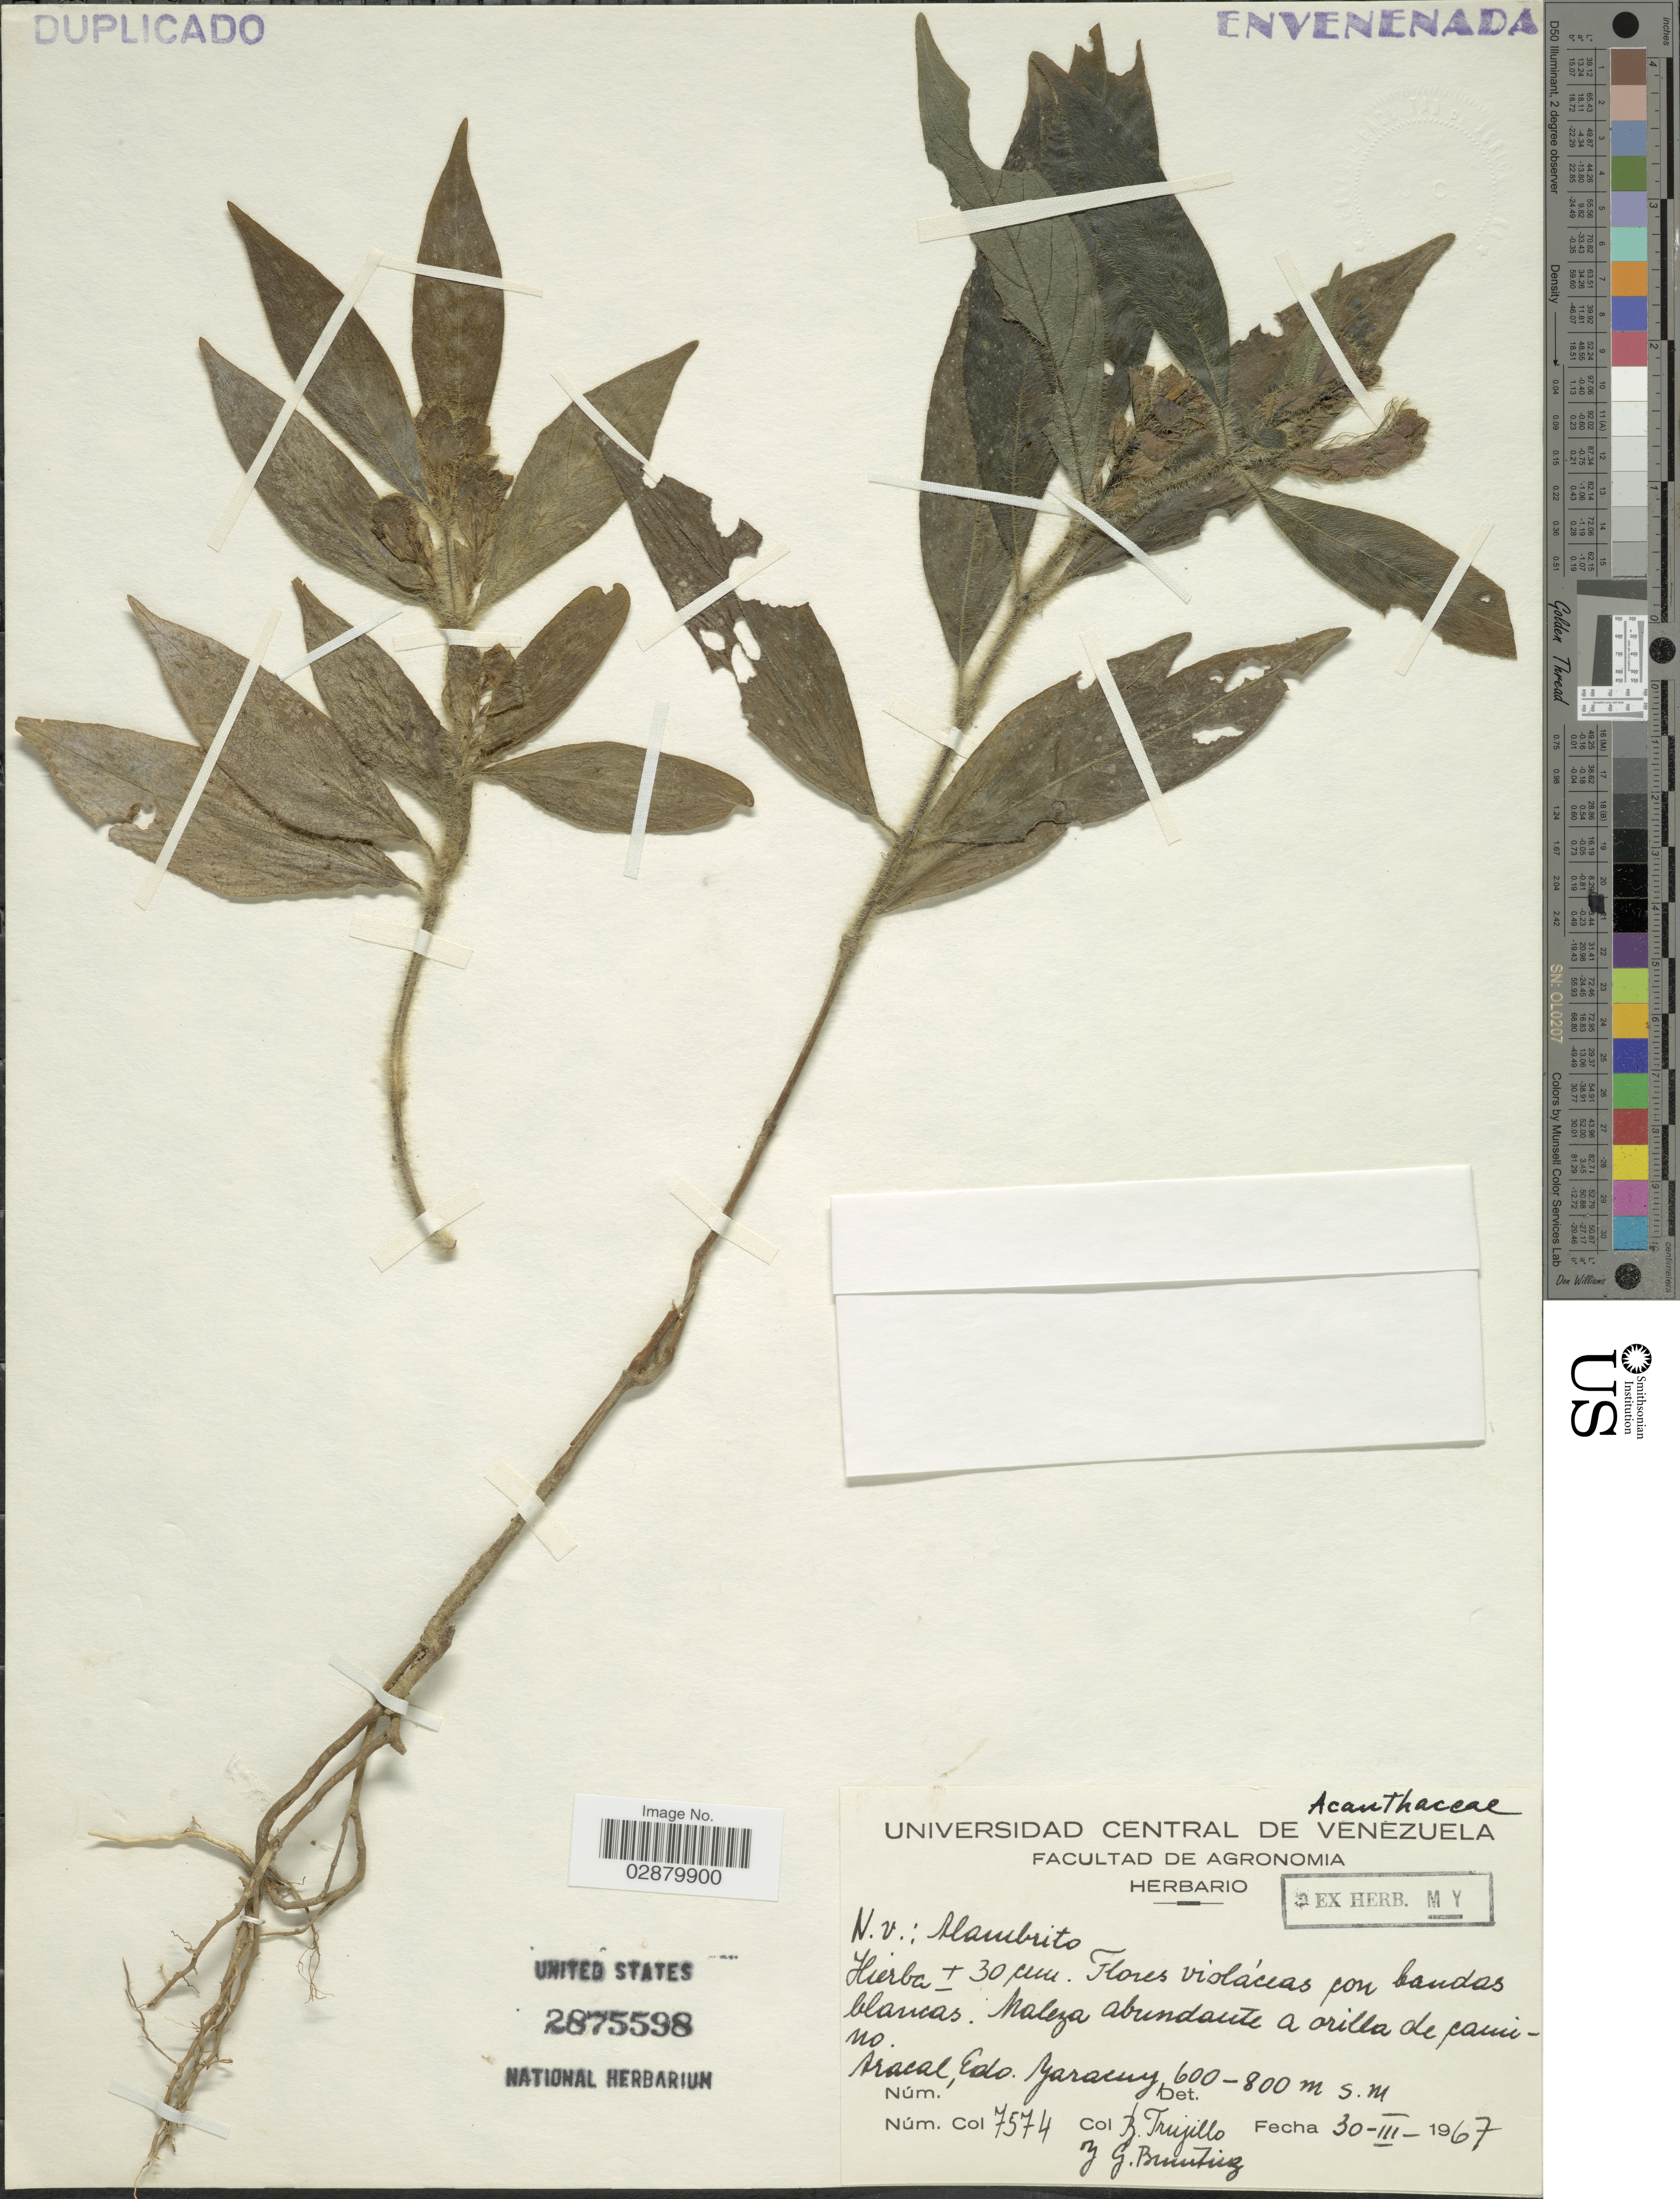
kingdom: Plantae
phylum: Tracheophyta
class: Magnoliopsida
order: Lamiales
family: Acanthaceae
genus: Justicia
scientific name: Justicia pannieri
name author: Leonard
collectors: B. Trujillo & G. Bunting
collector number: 7574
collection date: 1967-03-30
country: Venezuela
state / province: Yaracuy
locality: Maleza abundante a orilla de camino. Aracal.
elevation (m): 600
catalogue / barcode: US 2875598